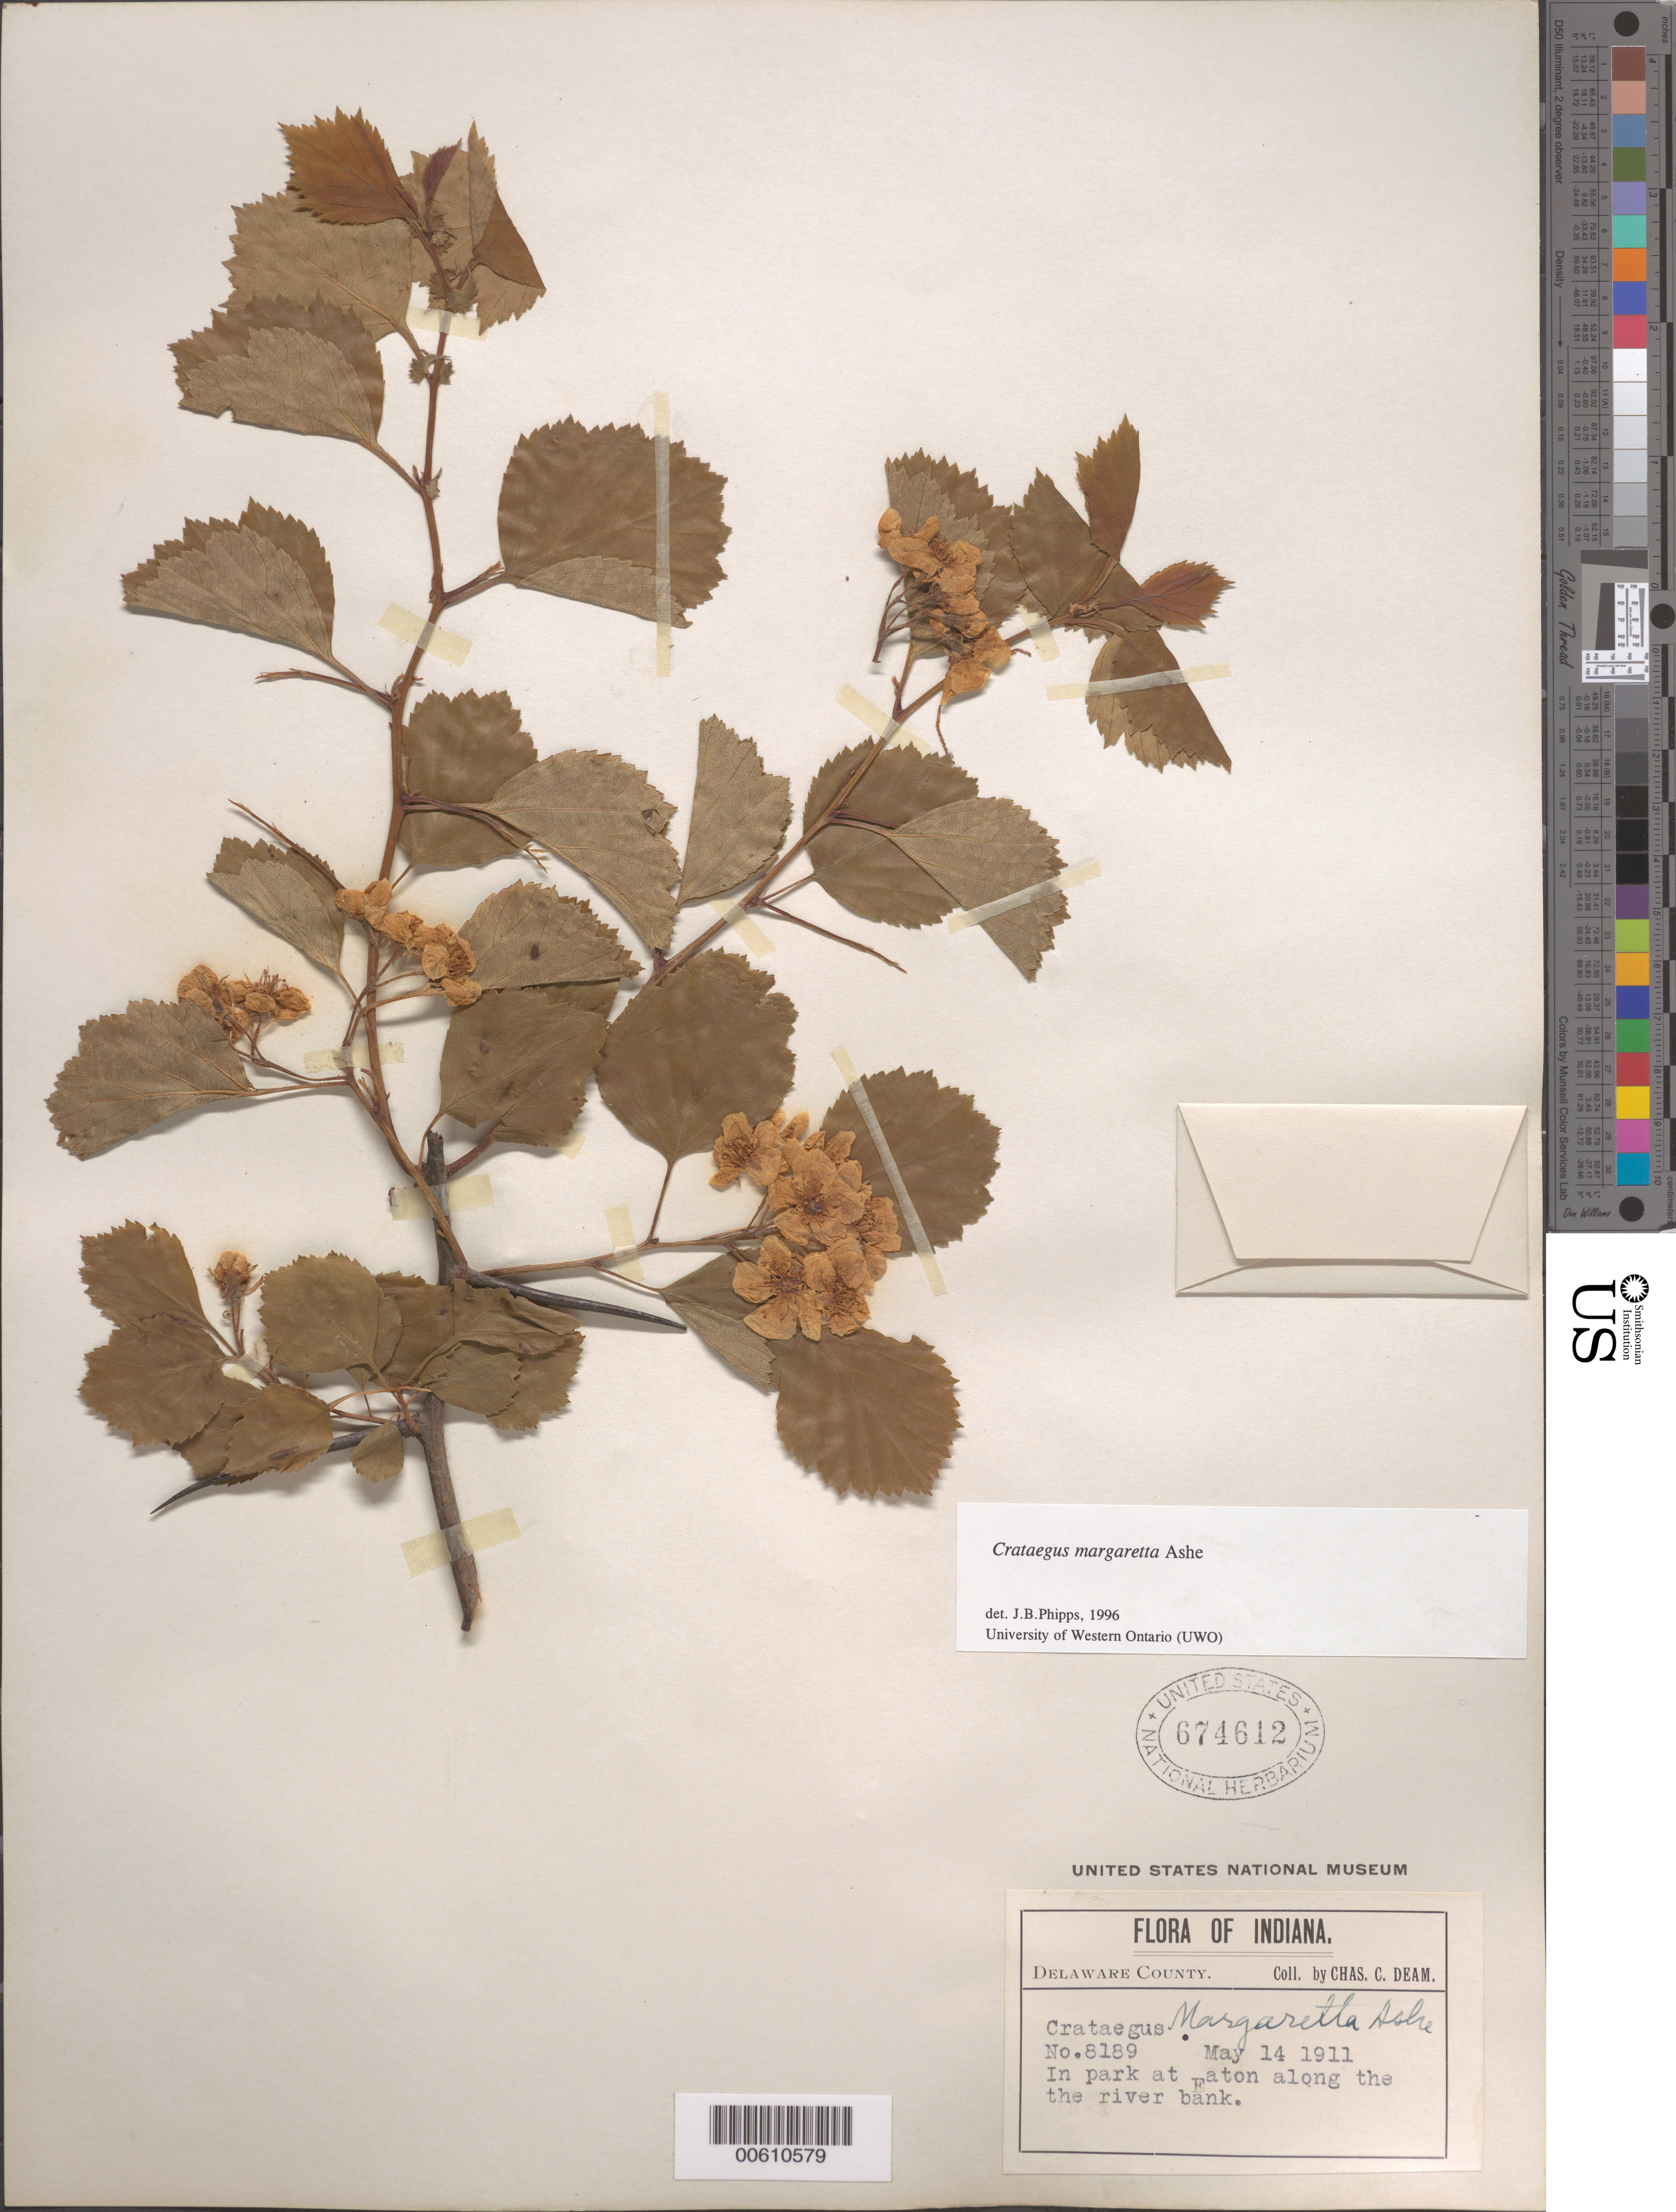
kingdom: Plantae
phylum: Tracheophyta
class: Magnoliopsida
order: Rosales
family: Rosaceae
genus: Crataegus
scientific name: Crataegus margarettae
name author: Ashe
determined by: Phipps, James B., (UWO), University of Western Ontario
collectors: C. C. Deam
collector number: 8189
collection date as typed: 14 May 1911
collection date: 1911-05-14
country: United States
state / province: Indiana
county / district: Delaware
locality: In park at Eaton.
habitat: Along river bank.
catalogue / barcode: US 674612